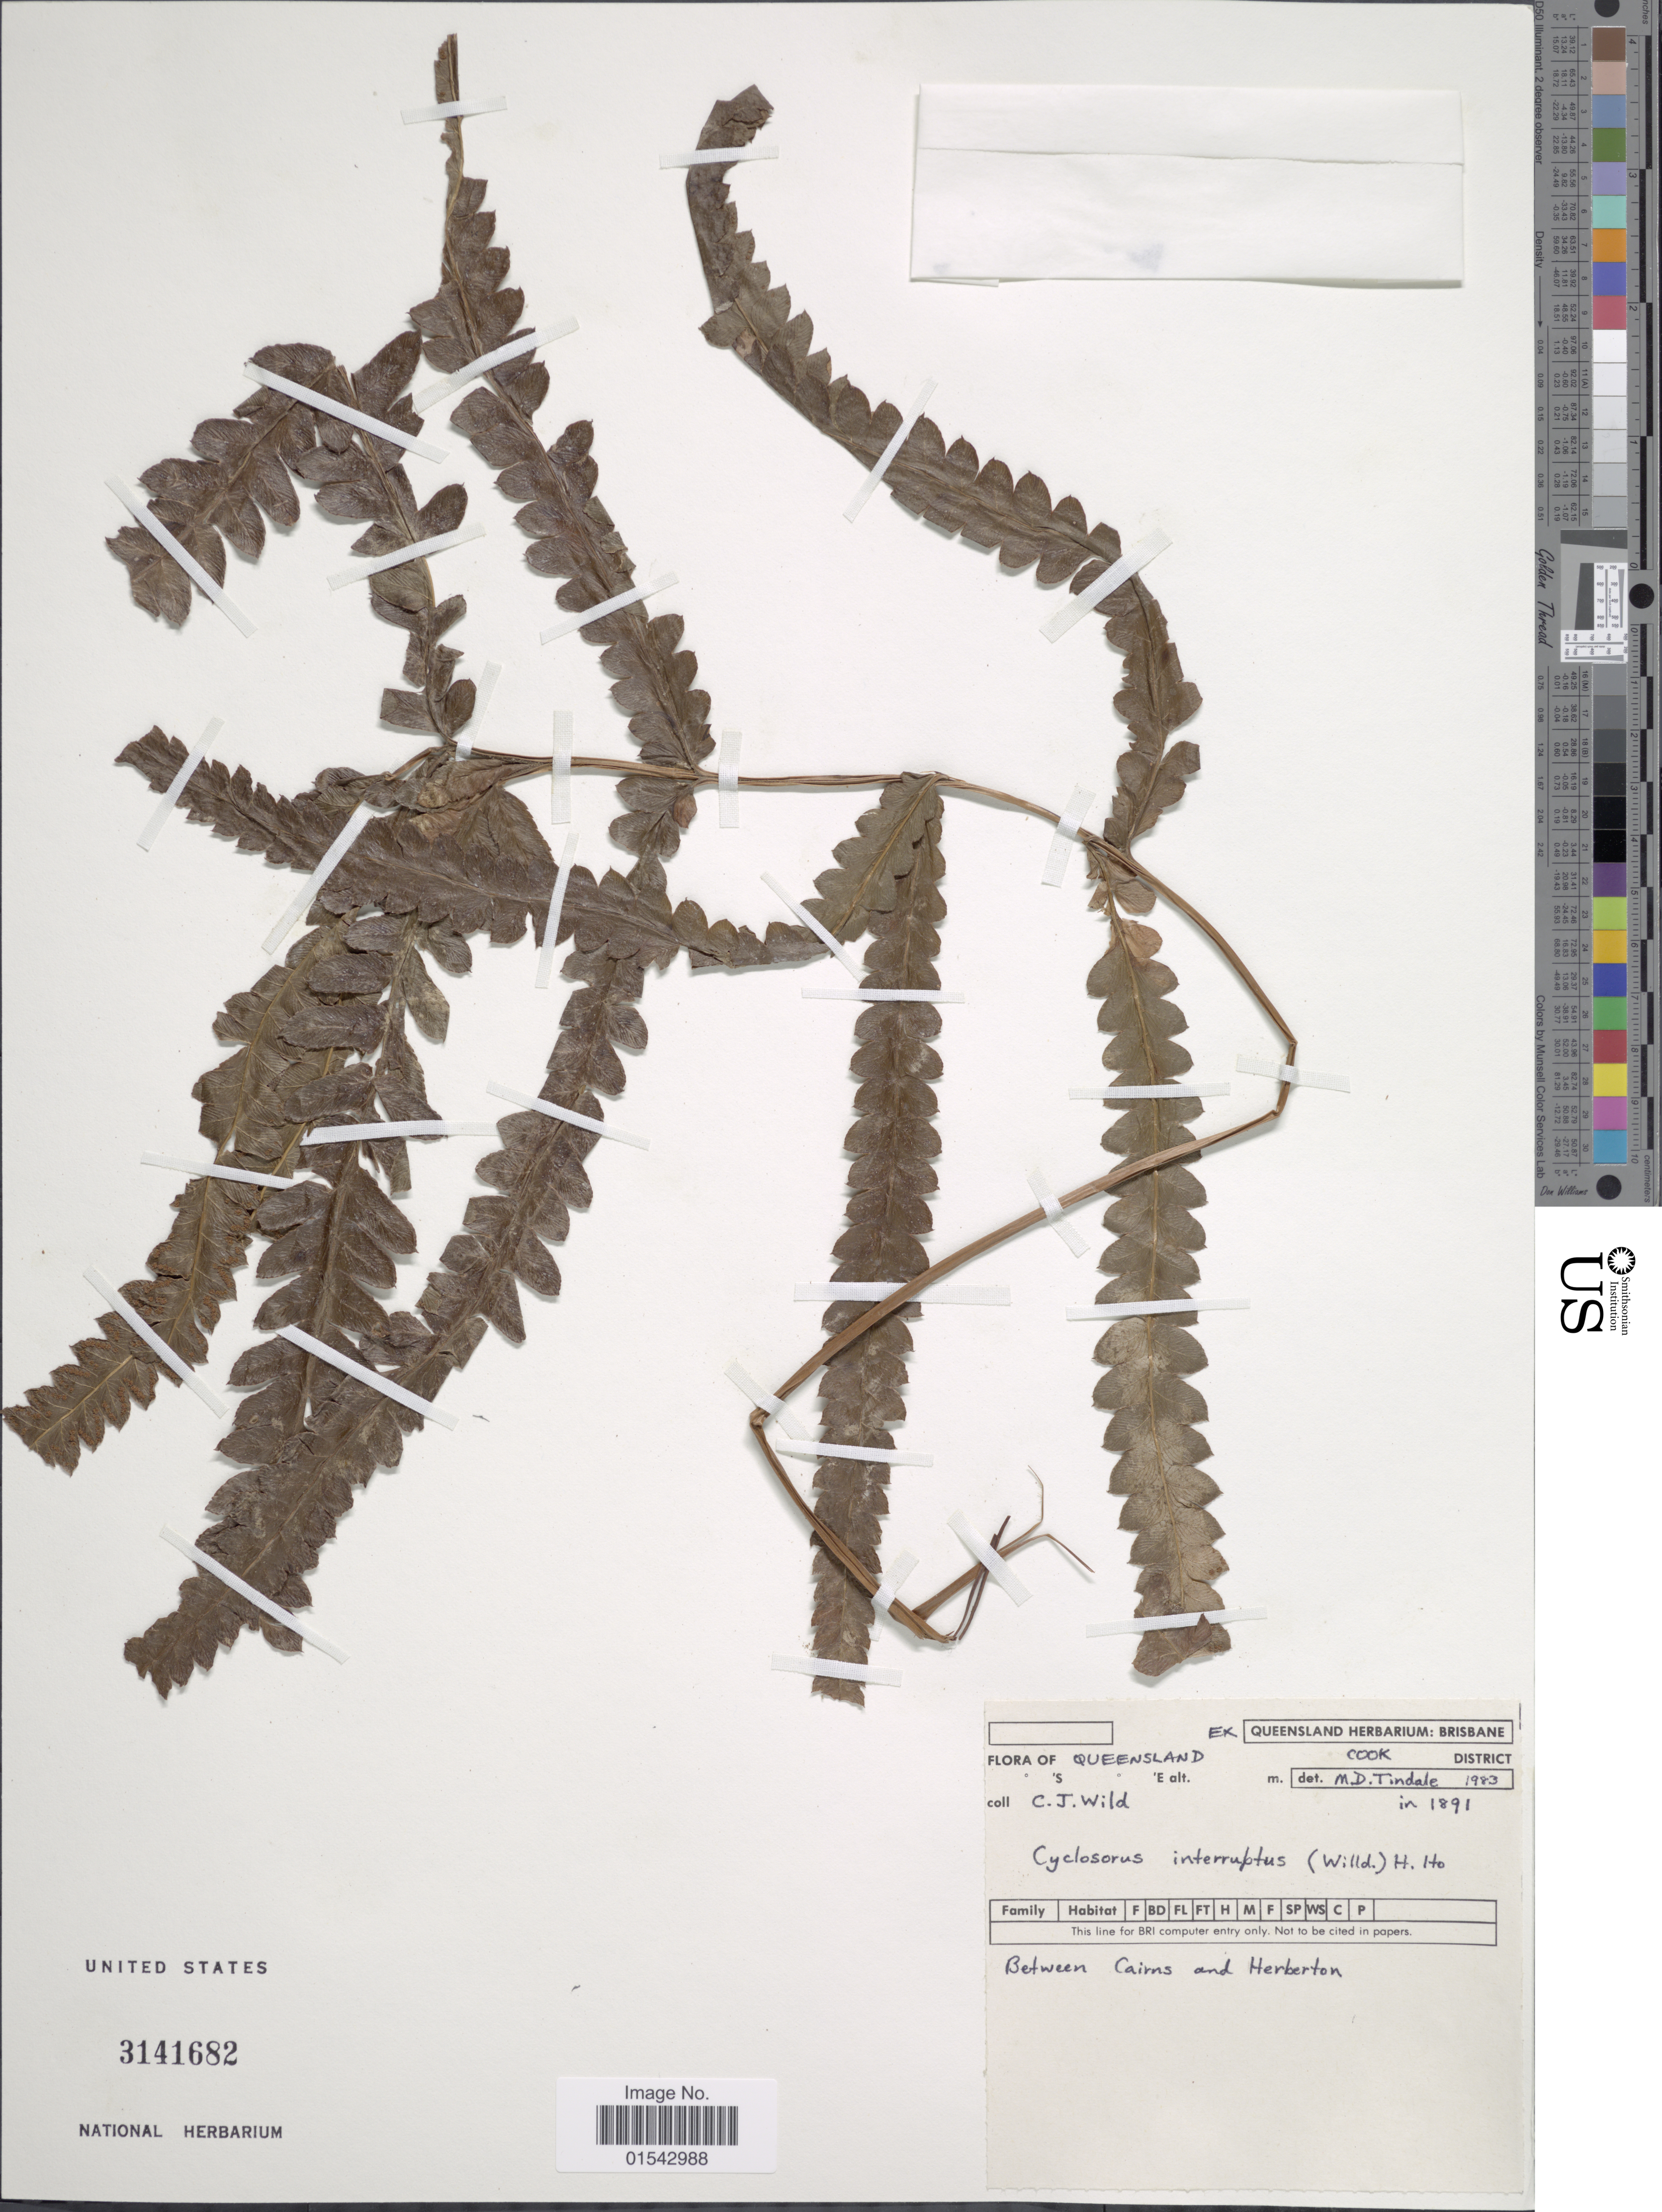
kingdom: Plantae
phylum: Tracheophyta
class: Polypodiopsida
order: Polypodiales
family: Thelypteridaceae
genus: Cyclosorus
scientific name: Cyclosorus interruptus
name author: (Willd.) H. Itô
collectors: C. Wild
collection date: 1891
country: Australia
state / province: Queensland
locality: Queensland, Cook District, between Cairns and Herberton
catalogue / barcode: US 3141682